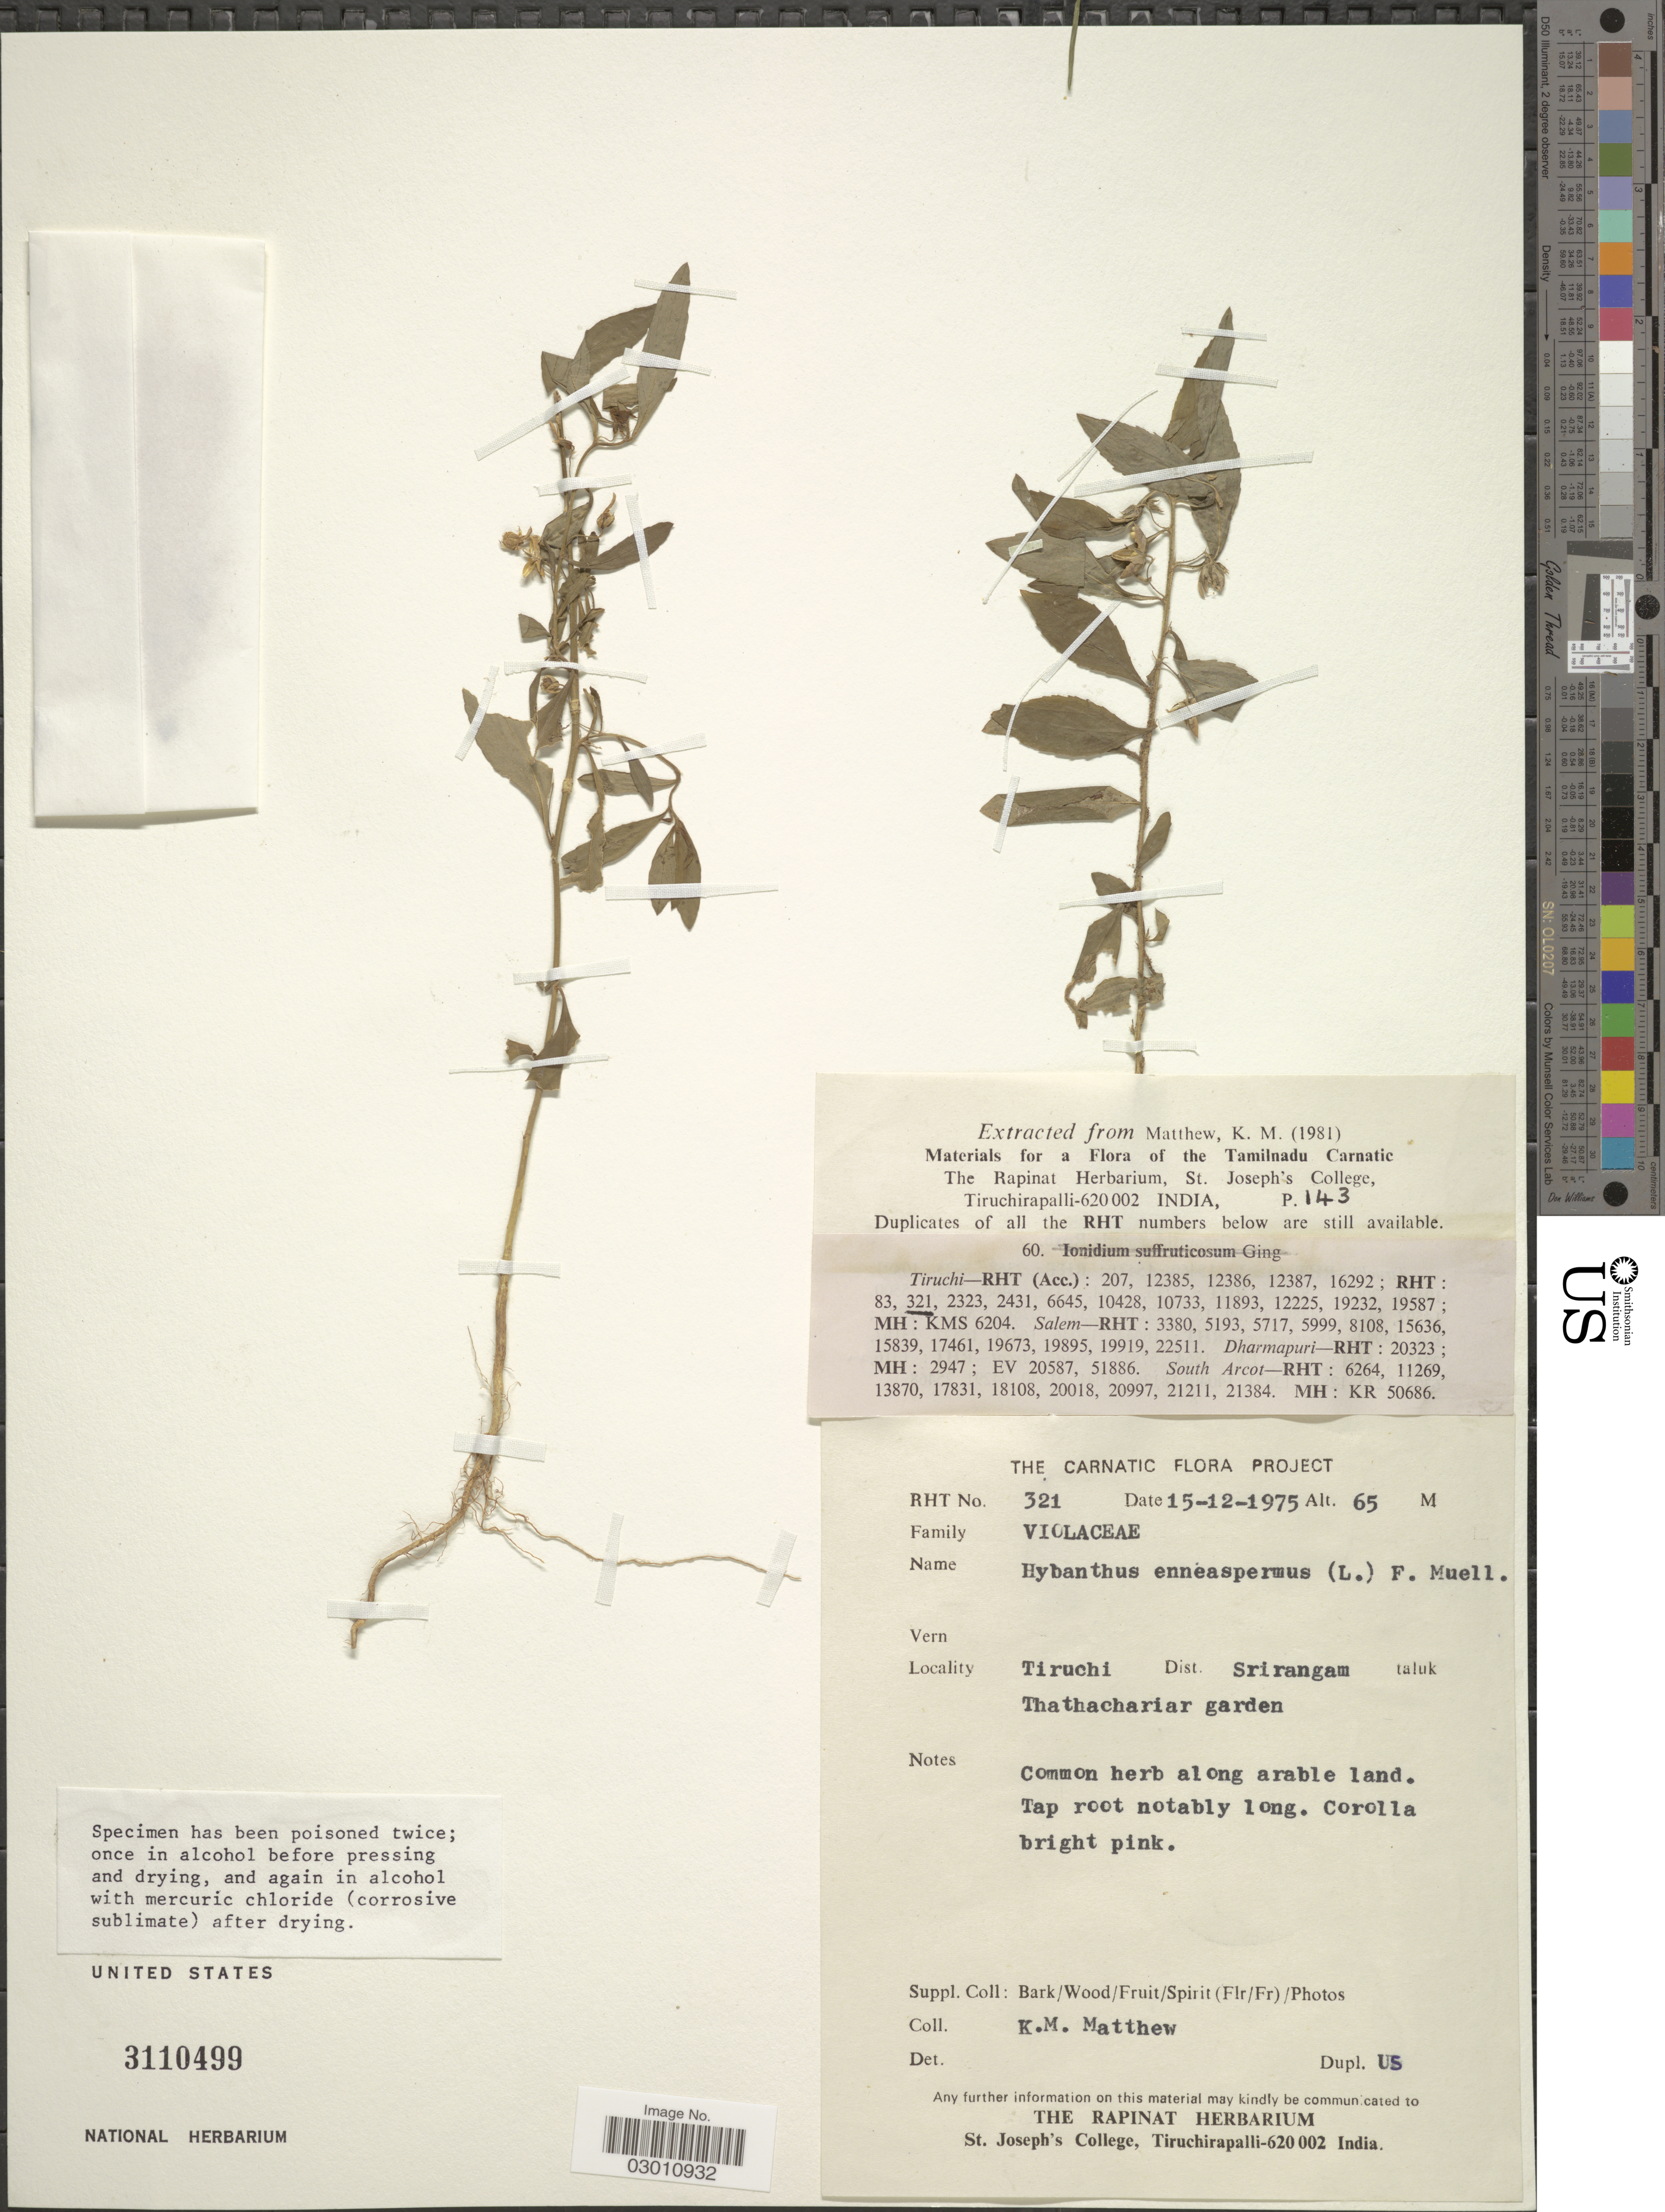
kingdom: Plantae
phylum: Tracheophyta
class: Magnoliopsida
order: Malpighiales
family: Violaceae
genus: Pigea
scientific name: Pigea enneasperma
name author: (L.) P.I. Forst.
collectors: K. M. Matthew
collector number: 321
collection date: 1975-12-15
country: India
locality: The Carnatic. Tiruchi Dist. Srirangam taluk Thathachariar garden.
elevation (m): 65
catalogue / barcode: US 3110499